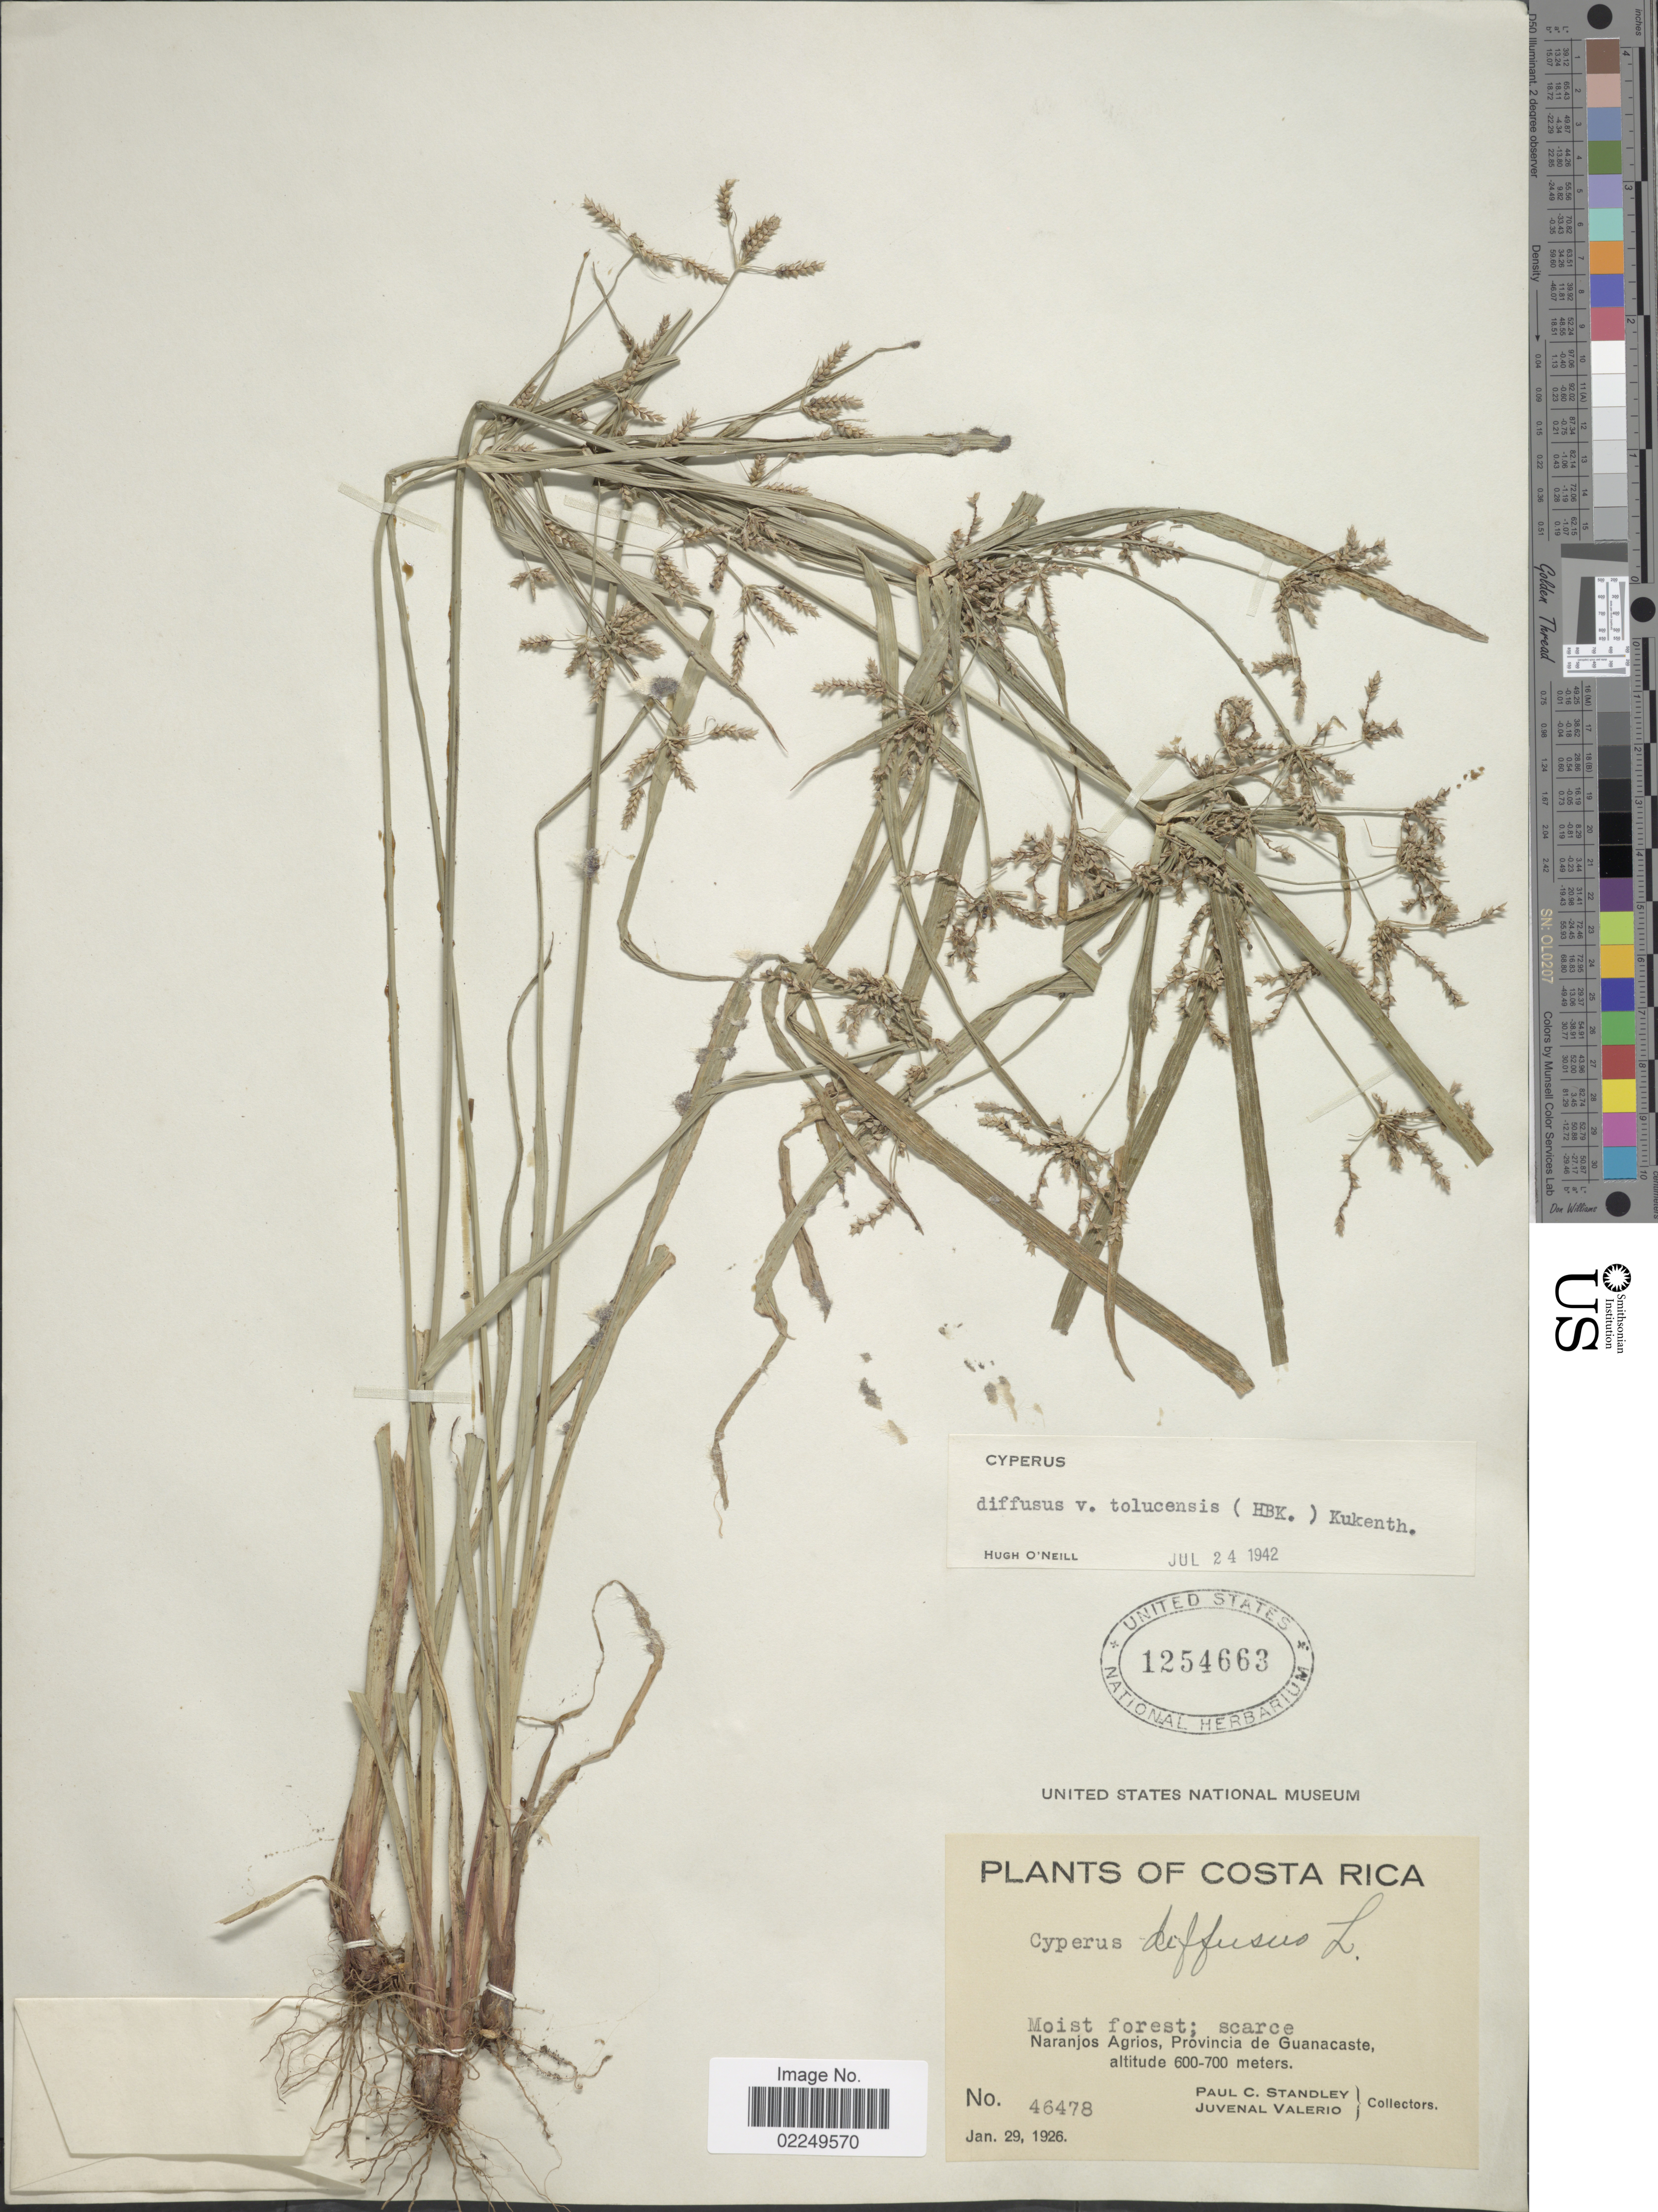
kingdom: Plantae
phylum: Tracheophyta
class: Liliopsida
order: Poales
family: Cyperaceae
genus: Cyperus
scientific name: Cyperus laxus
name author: Lam.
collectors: P. C. Standley & J. Valerio R.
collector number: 46478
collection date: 1926-01-29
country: Costa Rica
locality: Naranjos Agrios, Provincia de Guanacaste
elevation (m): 600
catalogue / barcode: US 1254663